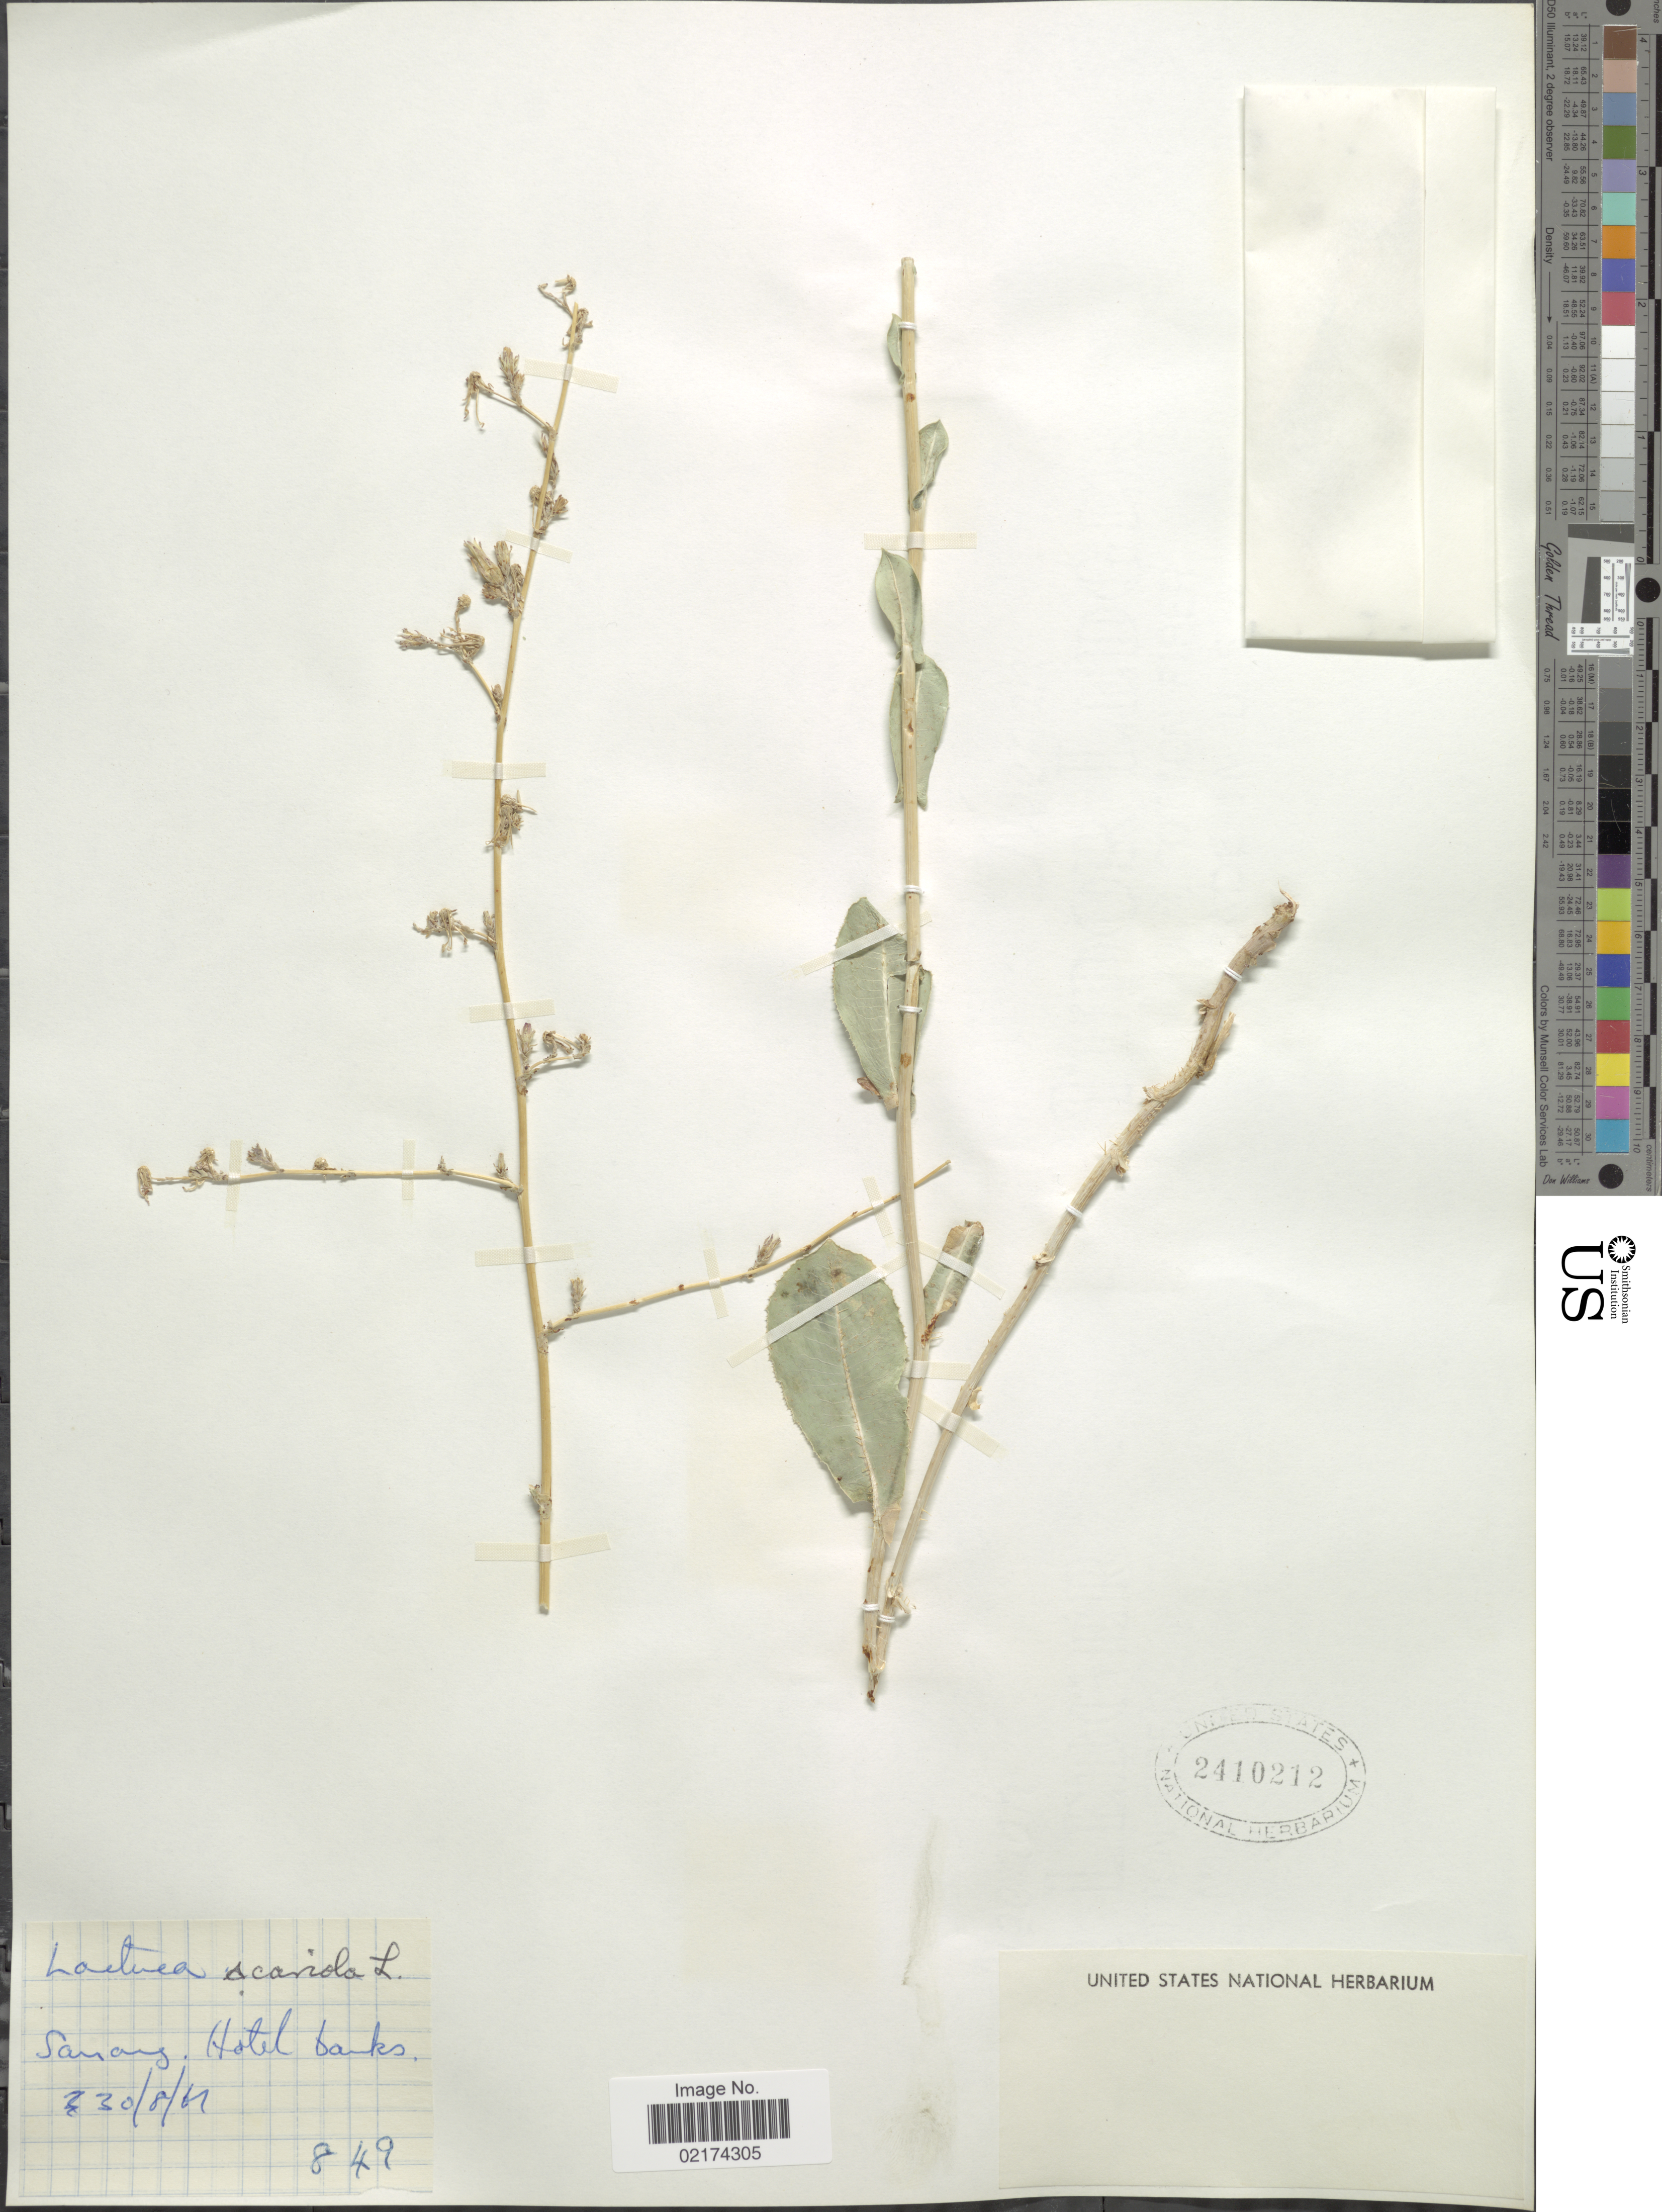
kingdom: Plantae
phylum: Tracheophyta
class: Magnoliopsida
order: Asterales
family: Asteraceae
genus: Lactuca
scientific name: Lactuca serriola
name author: L.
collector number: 849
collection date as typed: Transcribed d/m/y: 30/8/61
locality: Sanang. Hotel banks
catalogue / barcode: US 2410212